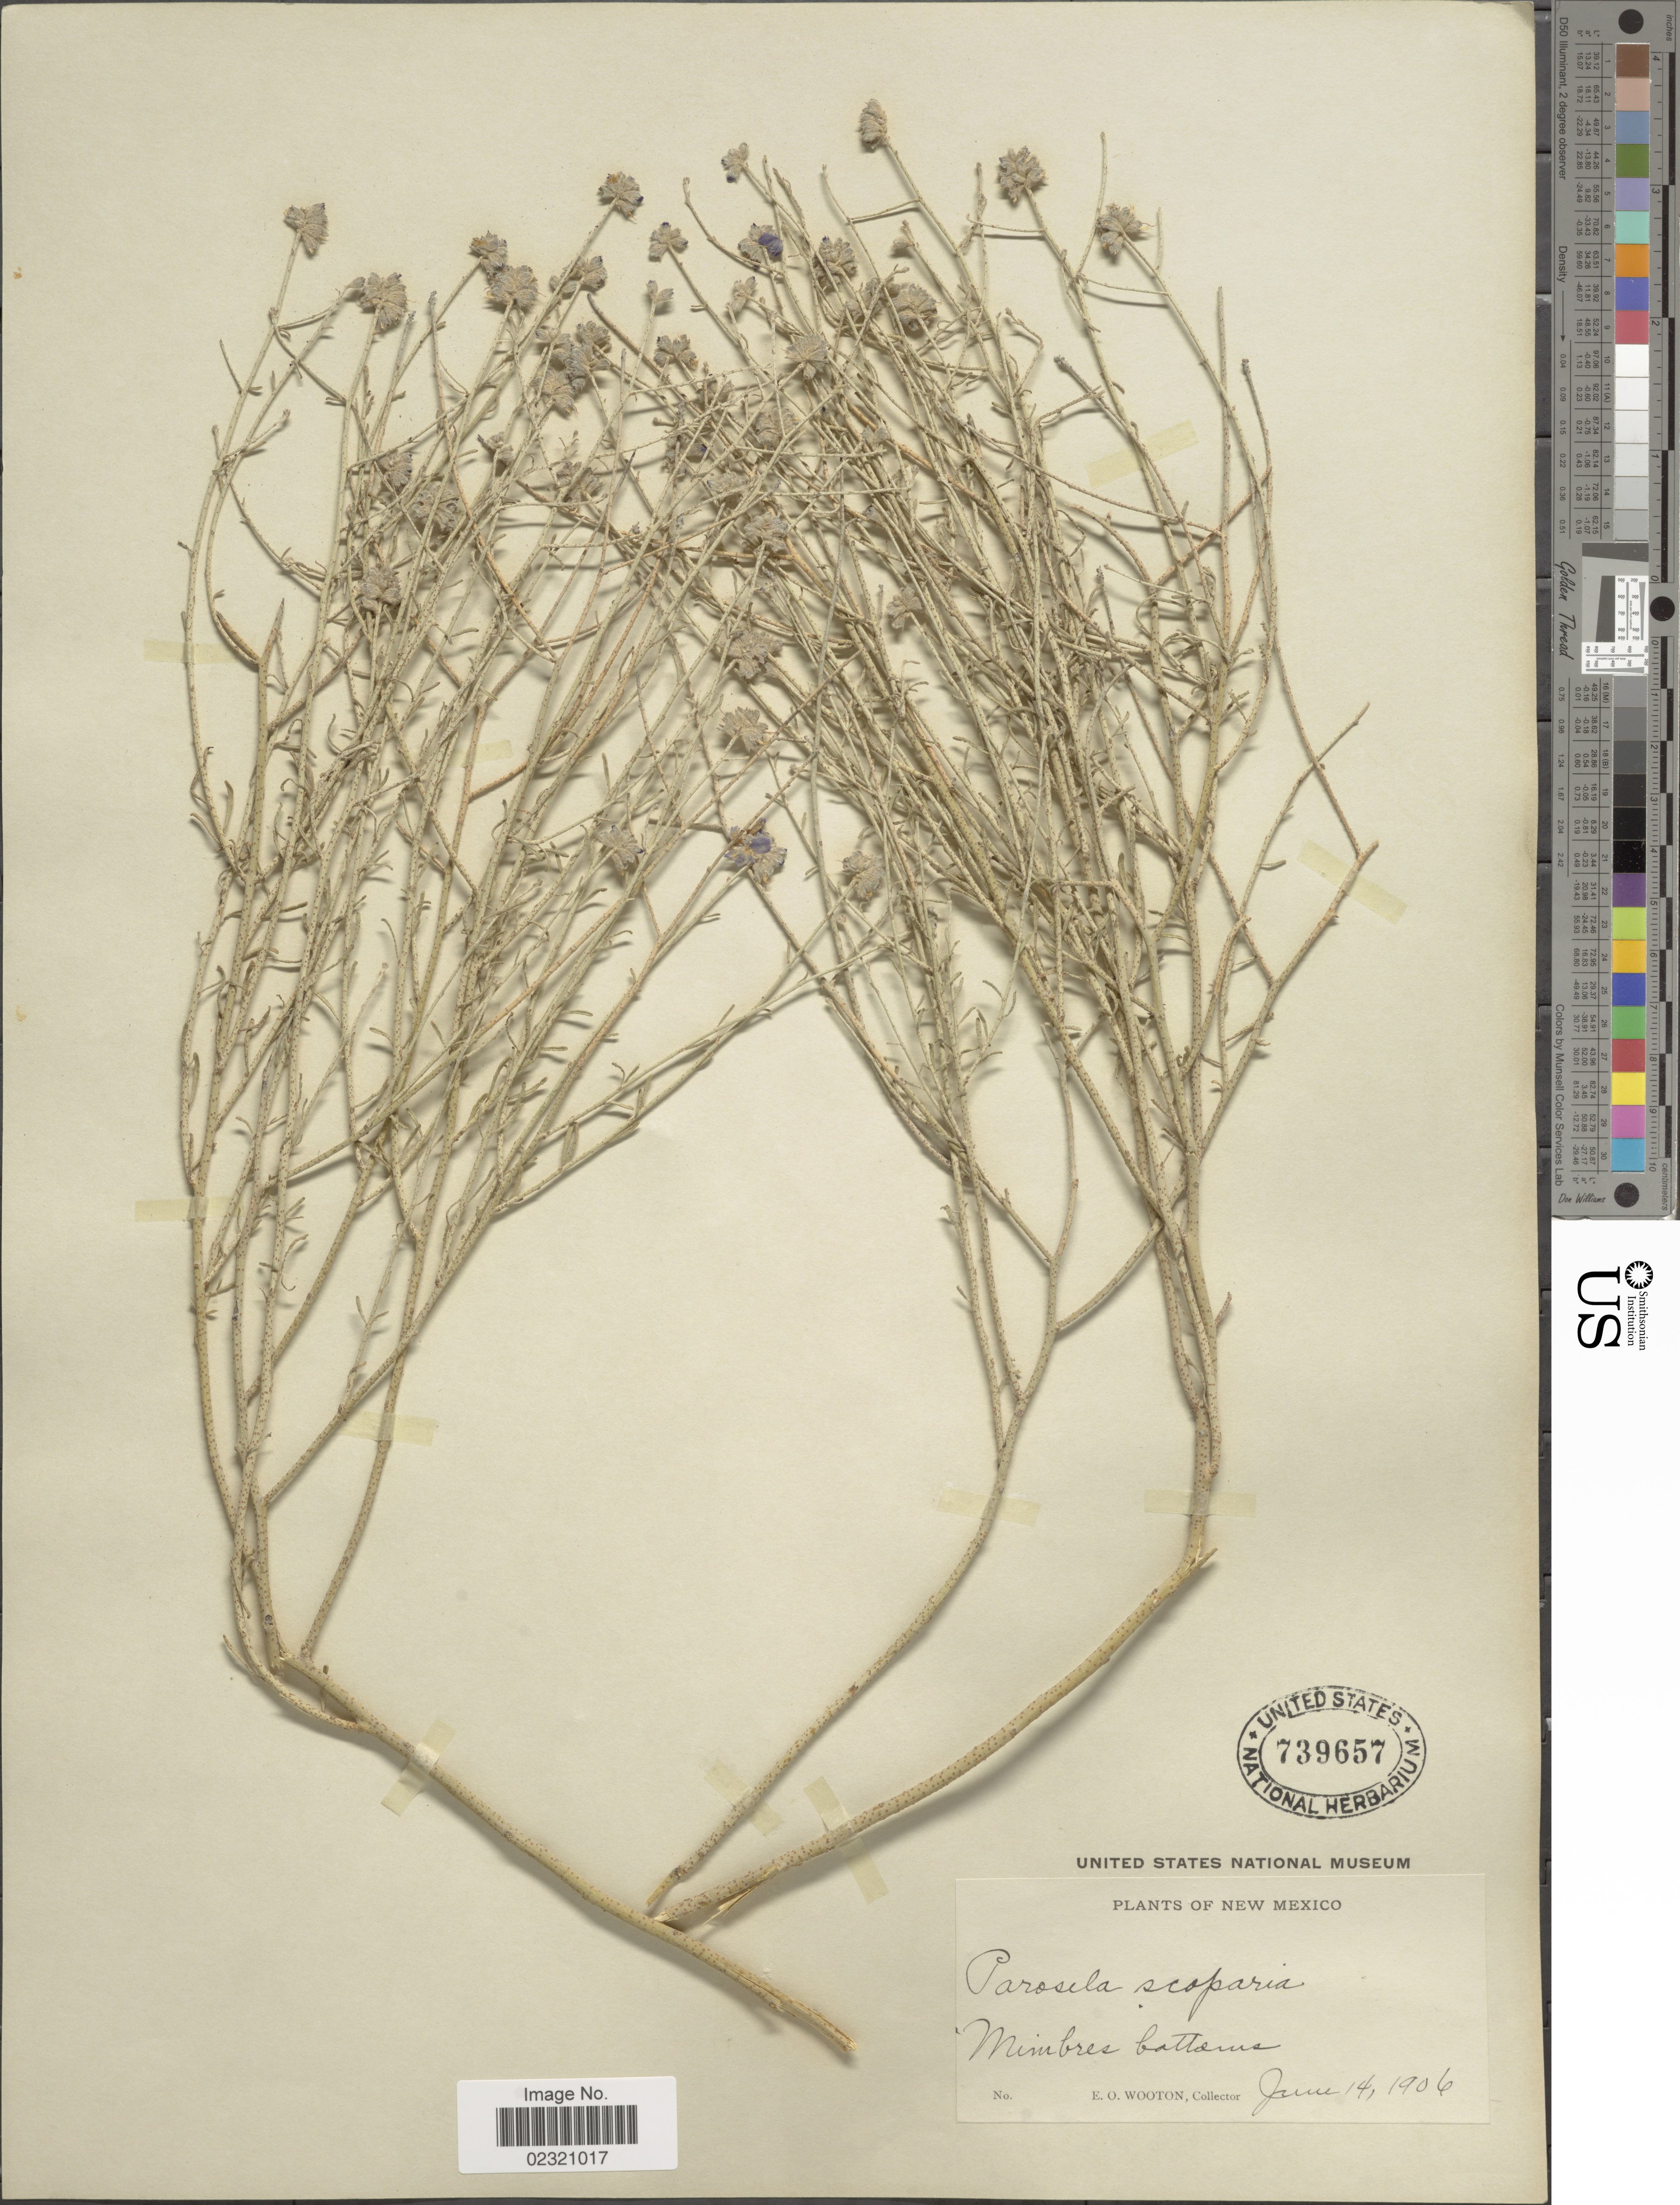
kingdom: Plantae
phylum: Tracheophyta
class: Magnoliopsida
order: Fabales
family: Fabaceae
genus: Psorothamnus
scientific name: Psorothamnus scoparius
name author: (A. Gray) Rydb.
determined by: Strong, M. T., (US), Smithsonian Institution - National Museum of Natural History (UNITED STATES)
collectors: E. O. Wooton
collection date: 1906-06-14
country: United States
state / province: New Mexico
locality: Mimbres bottoms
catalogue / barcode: US 739657